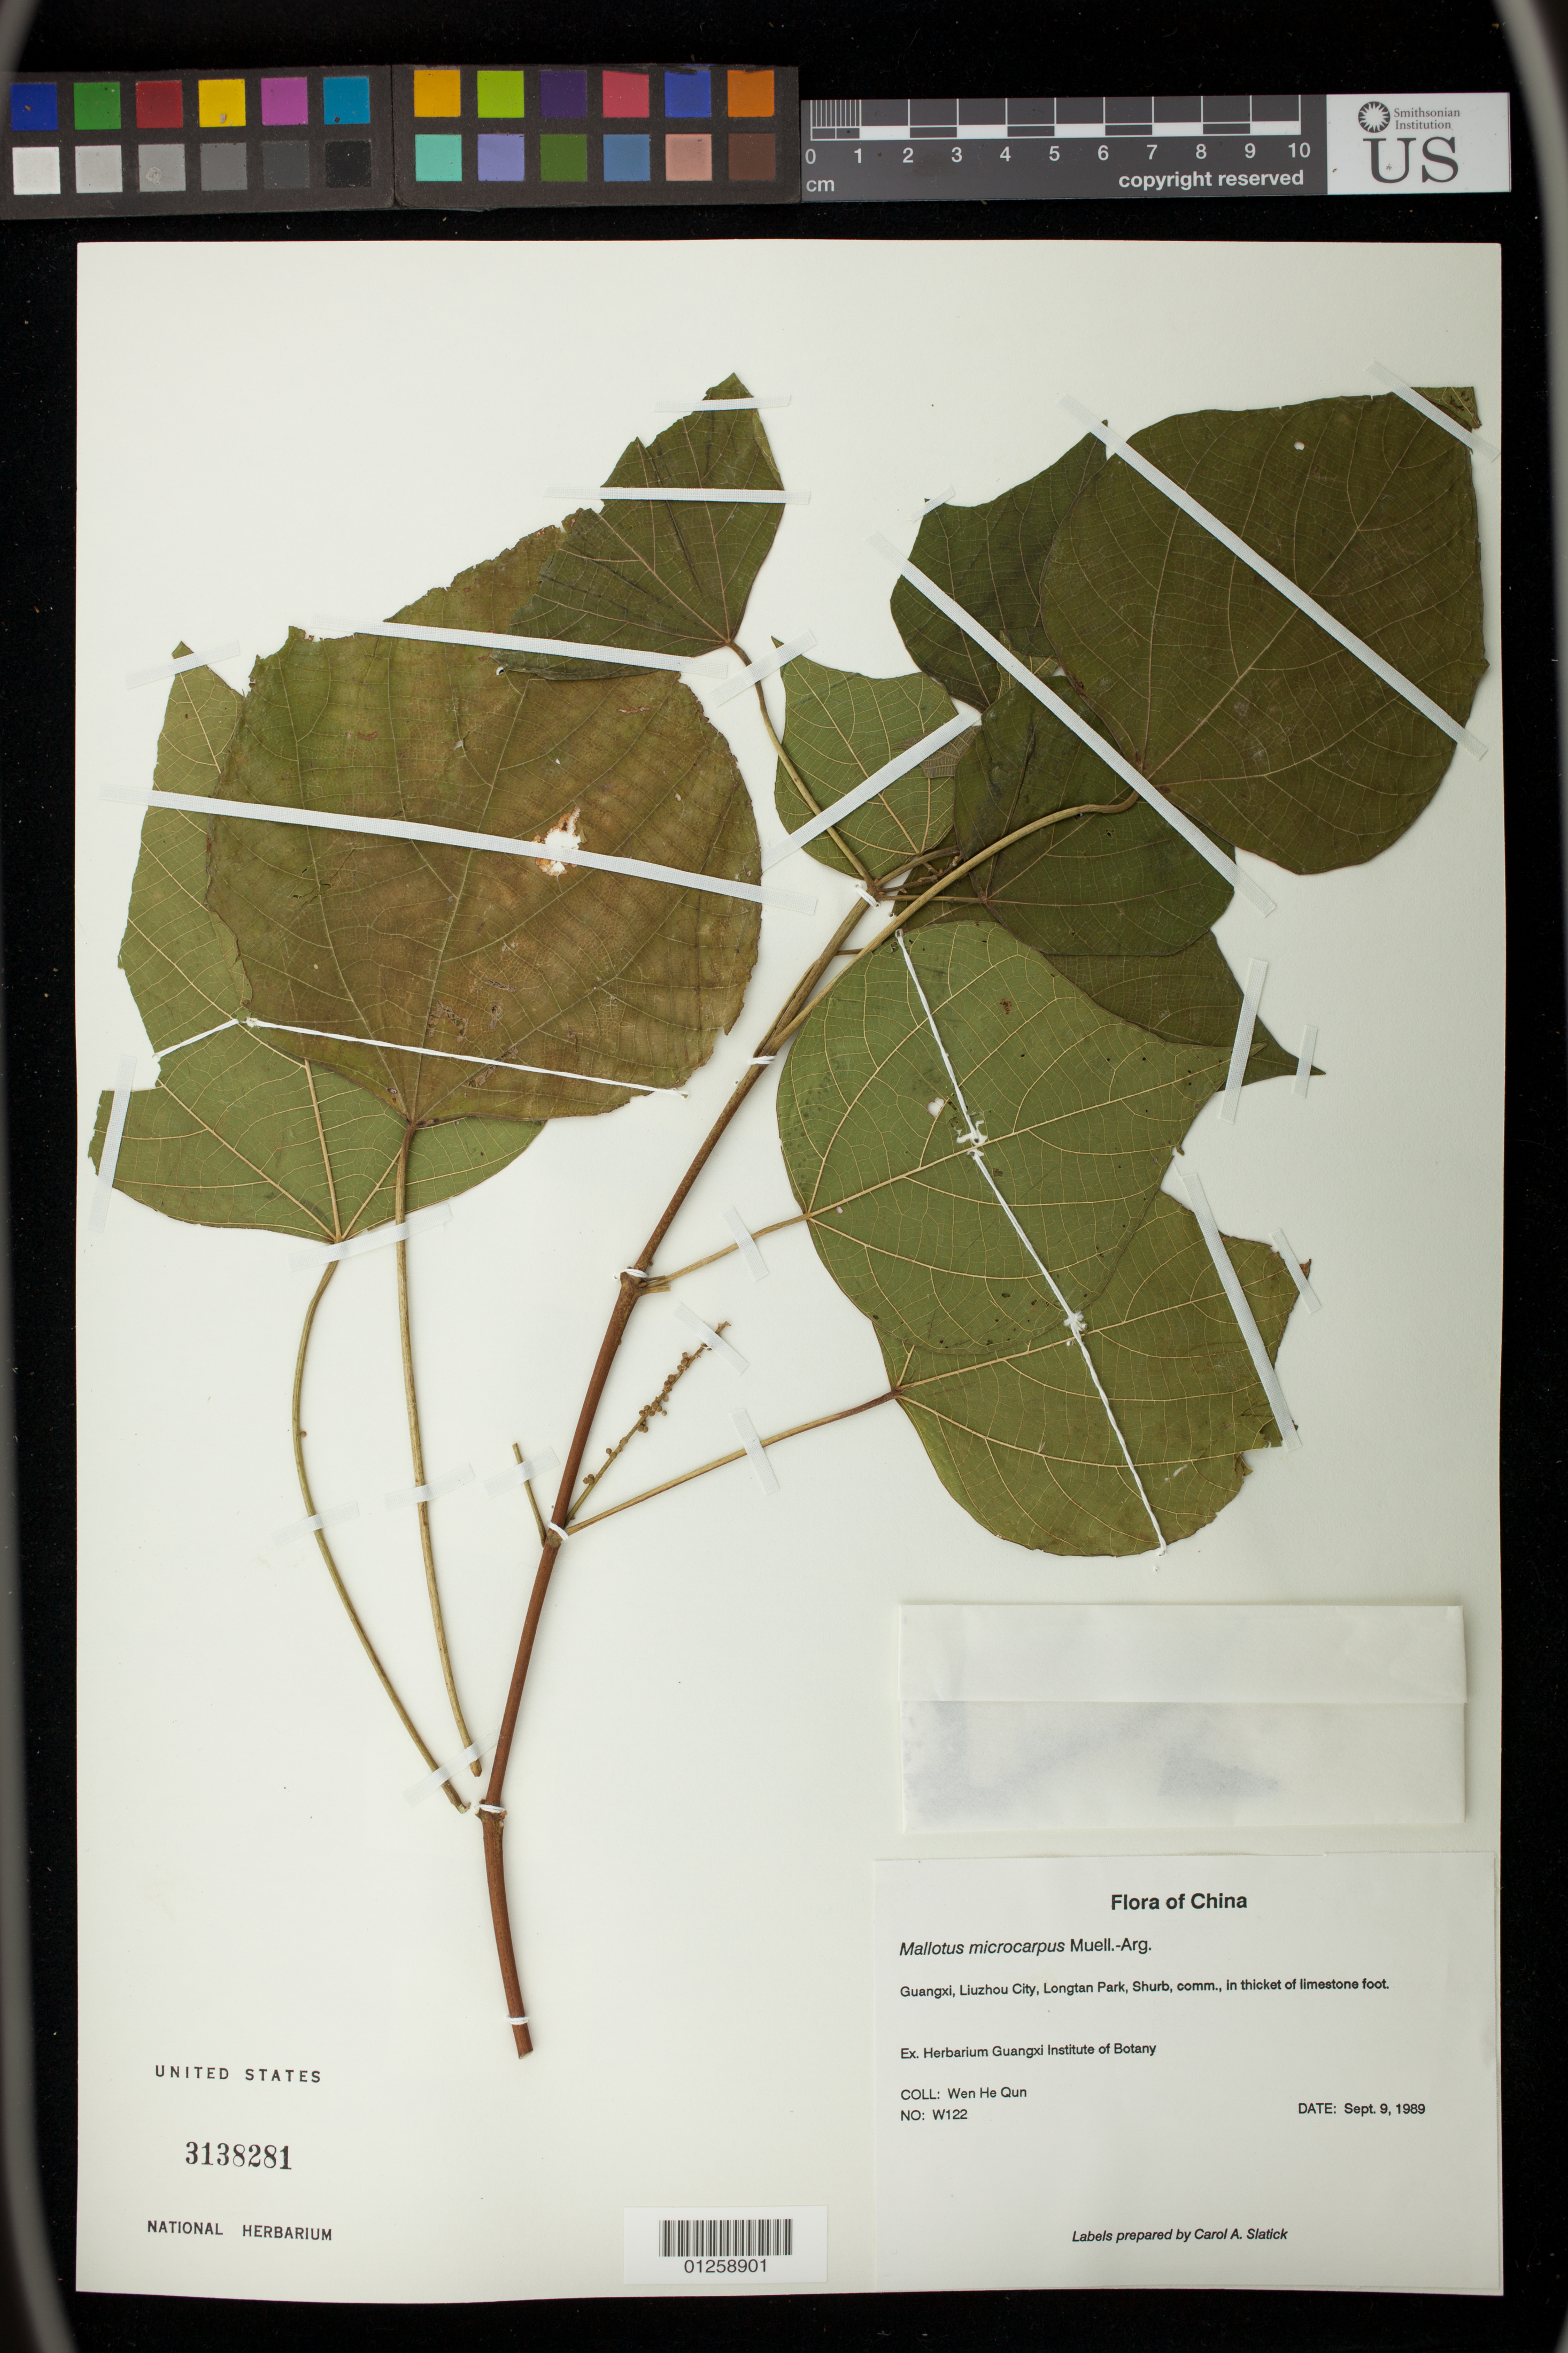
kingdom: Plantae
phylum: Tracheophyta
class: Magnoliopsida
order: Malpighiales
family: Euphorbiaceae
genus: Mallotus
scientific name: Mallotus microcarpus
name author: Pax & K. Hoffm.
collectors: H. Wen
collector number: W122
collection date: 1989-09-09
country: China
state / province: Guangxi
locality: Liuzhou City, Longtan Park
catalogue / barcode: US 3138281